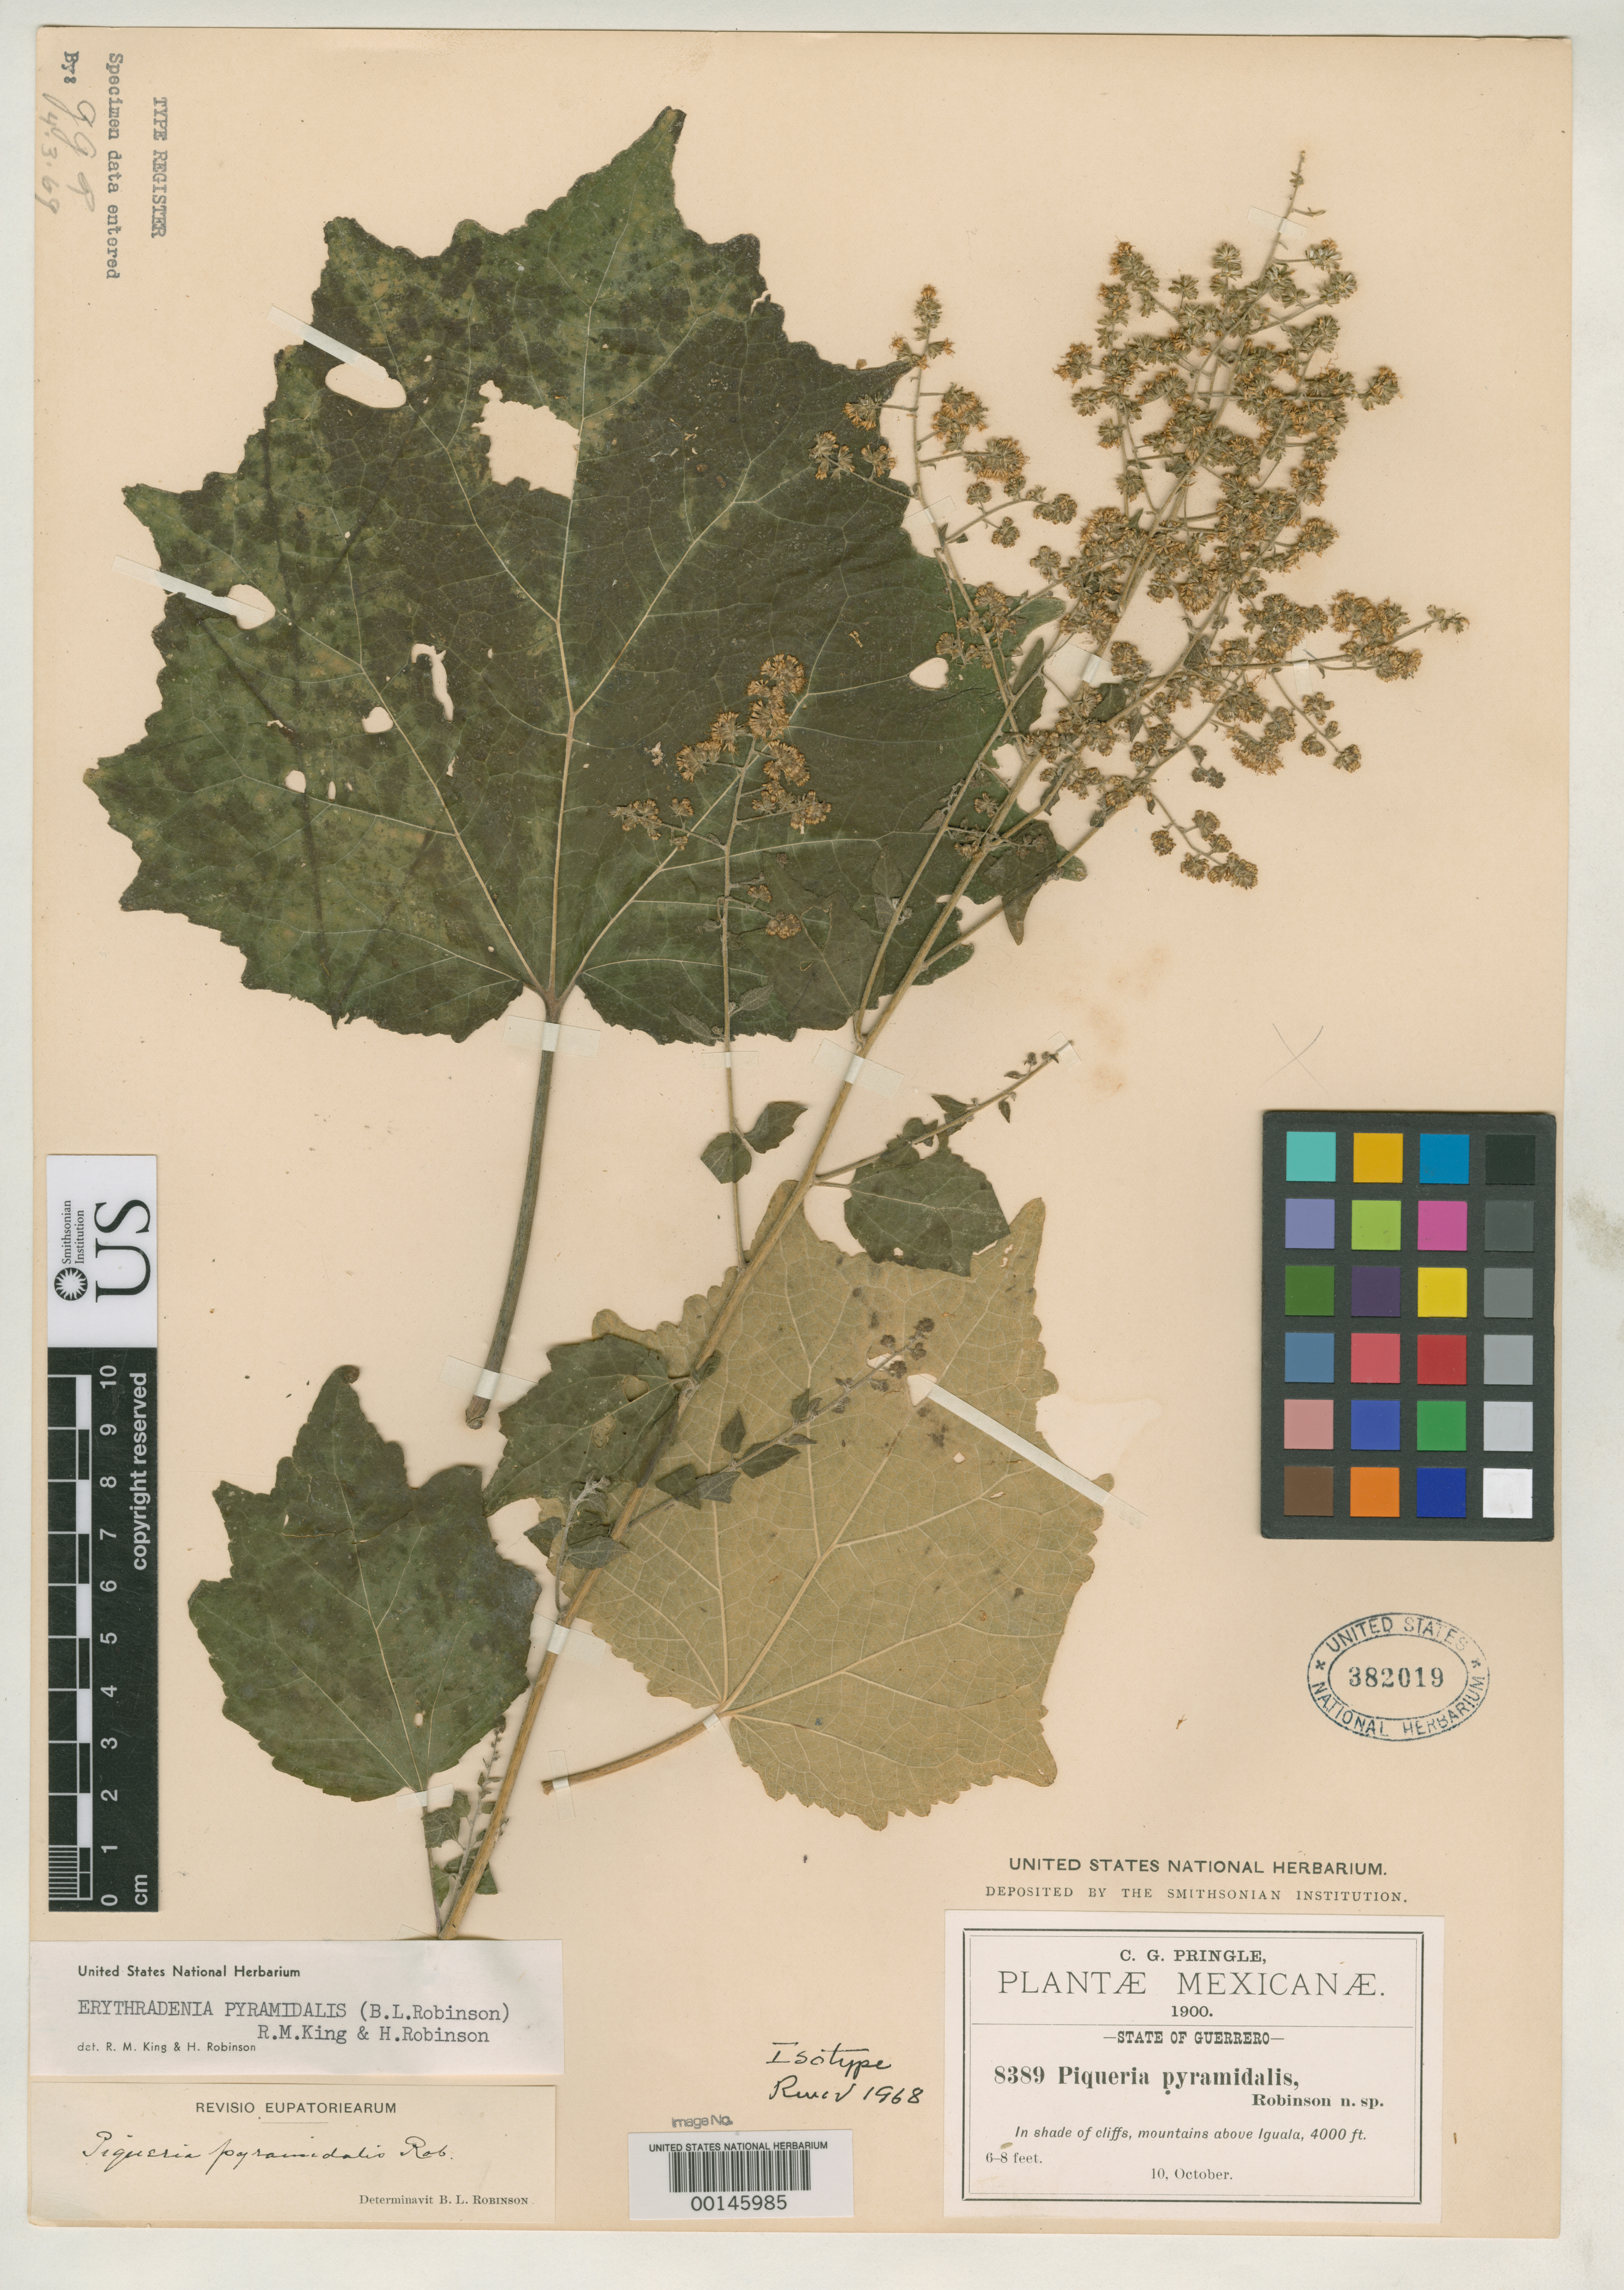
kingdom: Plantae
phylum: Tracheophyta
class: Magnoliopsida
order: Asterales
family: Asteraceae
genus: Piqueria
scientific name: Piqueria pyramidalis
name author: B.L. Rob.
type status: Isotype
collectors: C. G. Pringle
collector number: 8389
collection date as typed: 10 Oct 1900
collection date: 1900-10-10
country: Mexico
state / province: Guerrero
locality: Above Iguala.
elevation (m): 1230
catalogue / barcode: US 382019